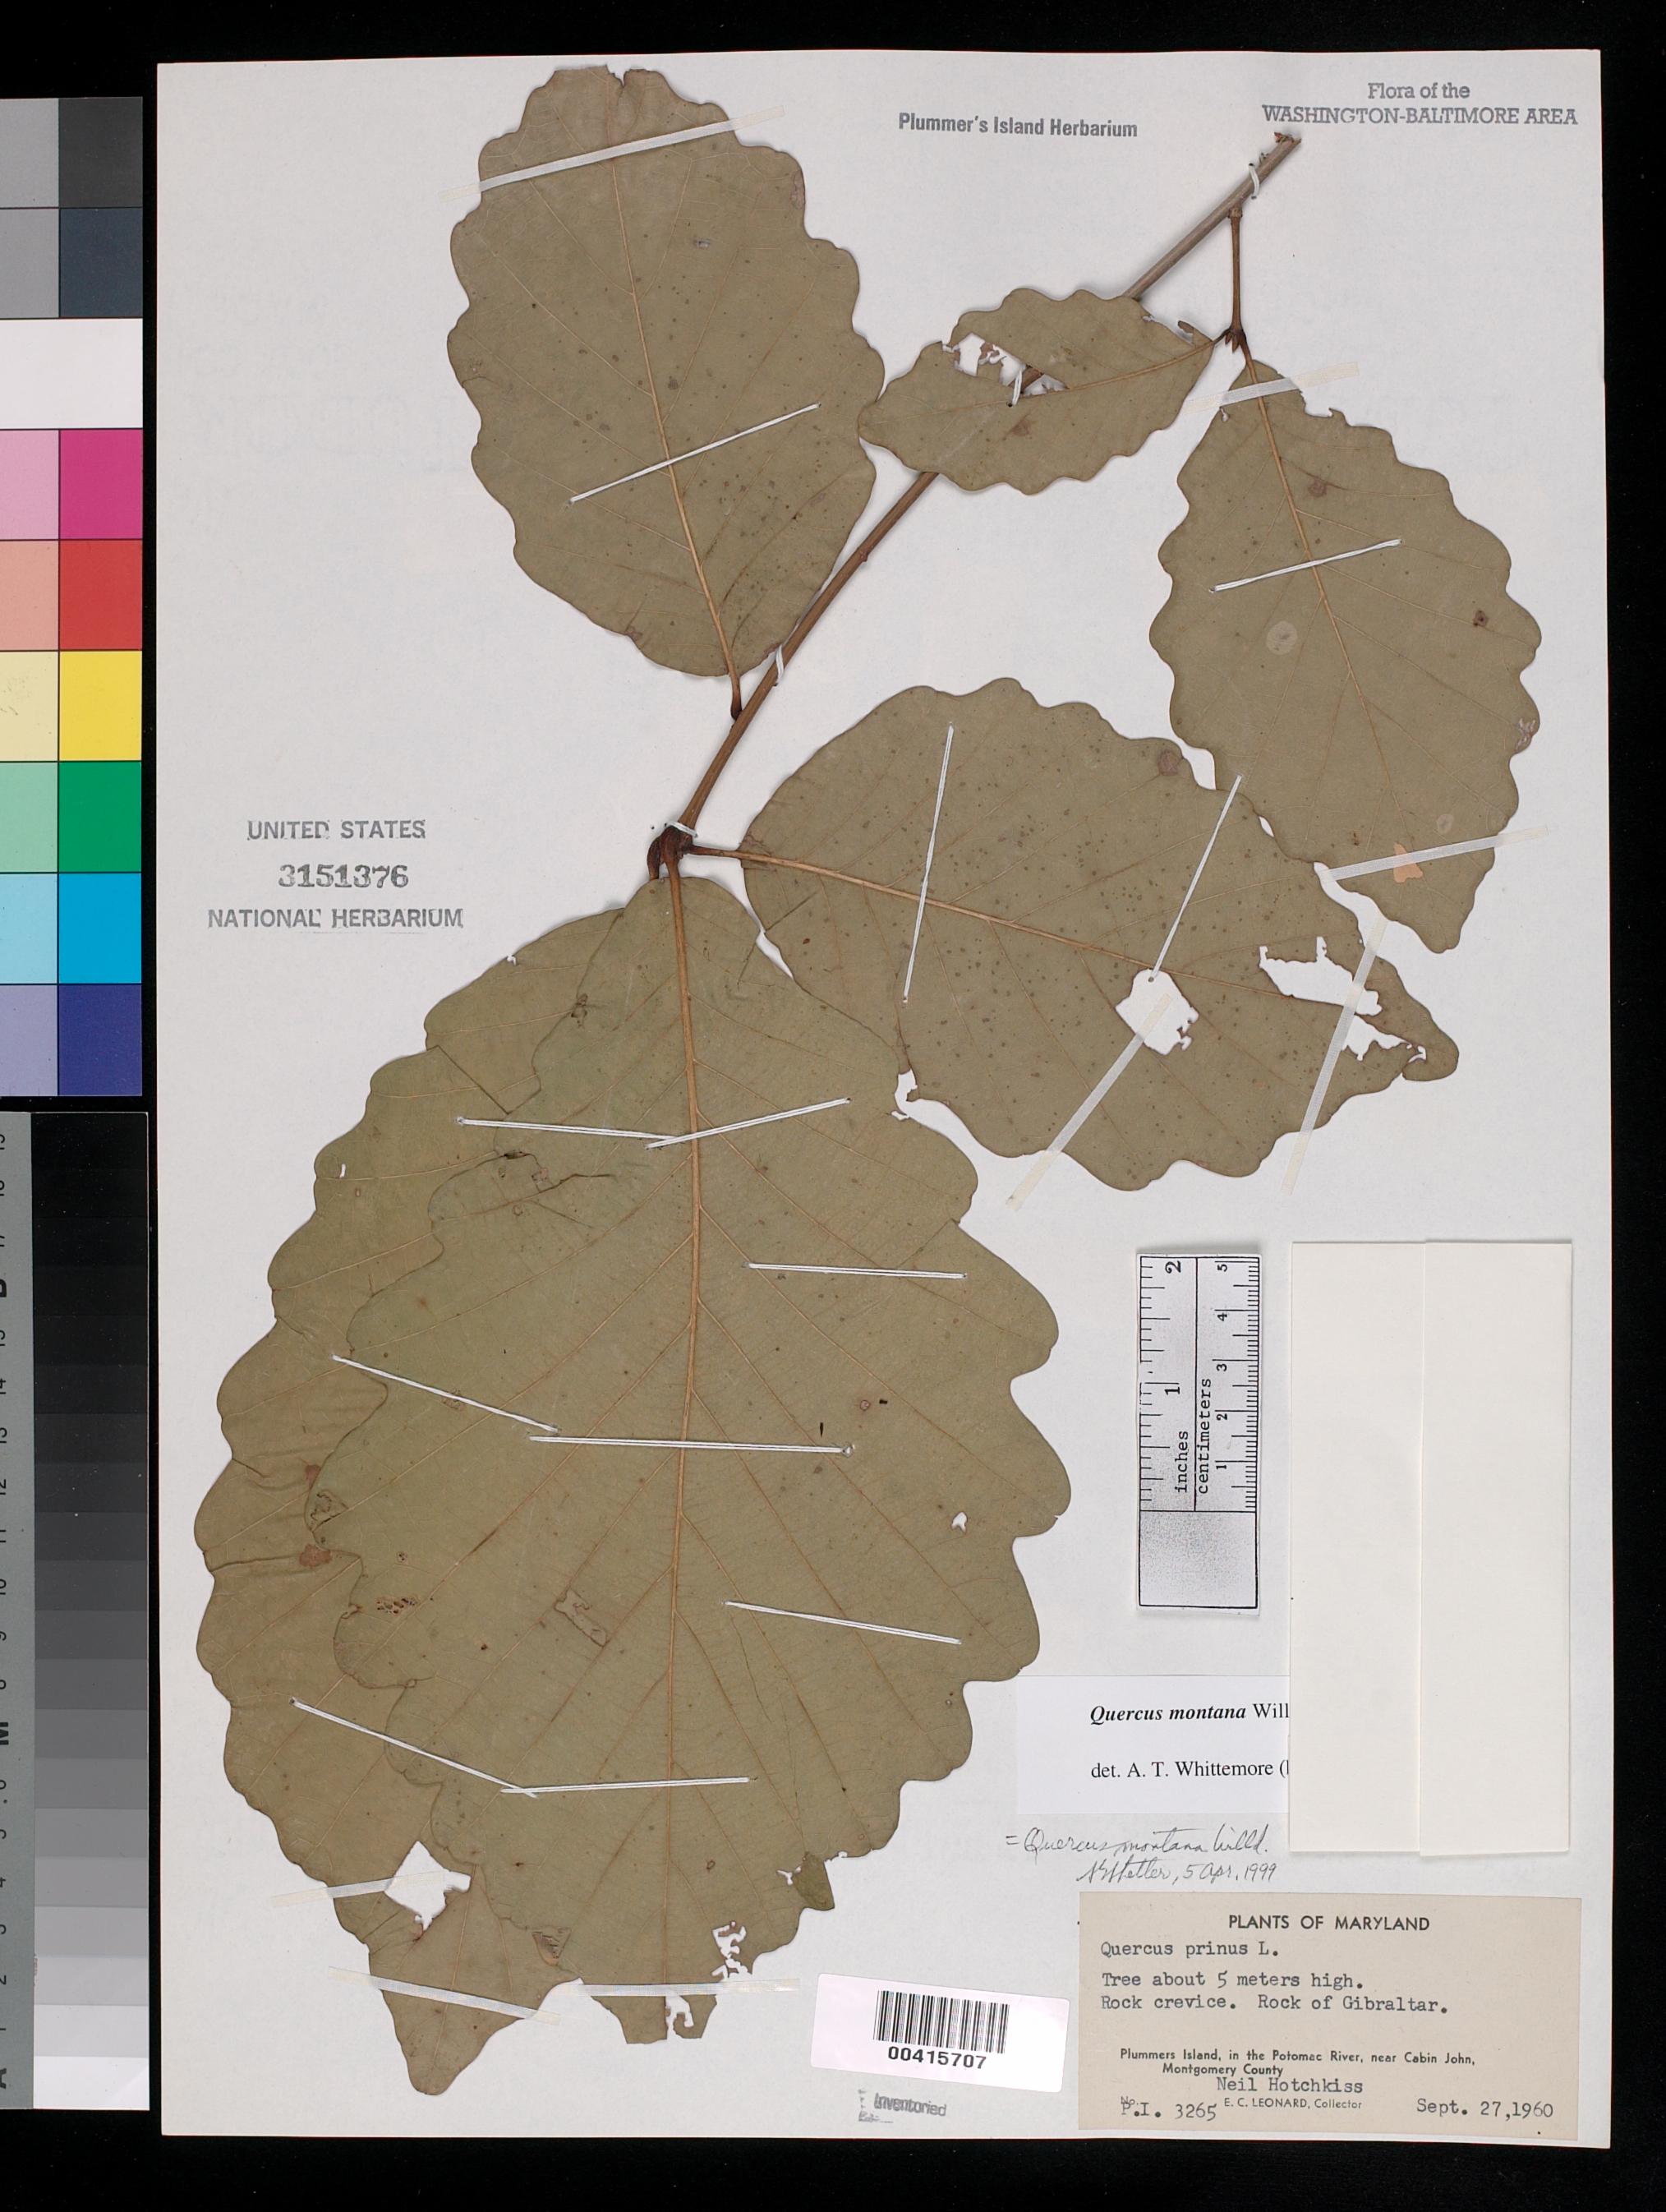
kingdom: Plantae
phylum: Tracheophyta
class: Magnoliopsida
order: Fagales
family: Fagaceae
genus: Quercus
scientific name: Quercus montana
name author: Willd.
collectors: E. C. Leonard & N. Hotchkiss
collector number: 3265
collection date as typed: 27 Sep 1960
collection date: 1960-09-27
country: United States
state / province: Maryland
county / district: Montgomery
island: Plummers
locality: Plummer's Island; Rock of Gibraltar Plummers Island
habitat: Rock crevice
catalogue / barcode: US 3151376